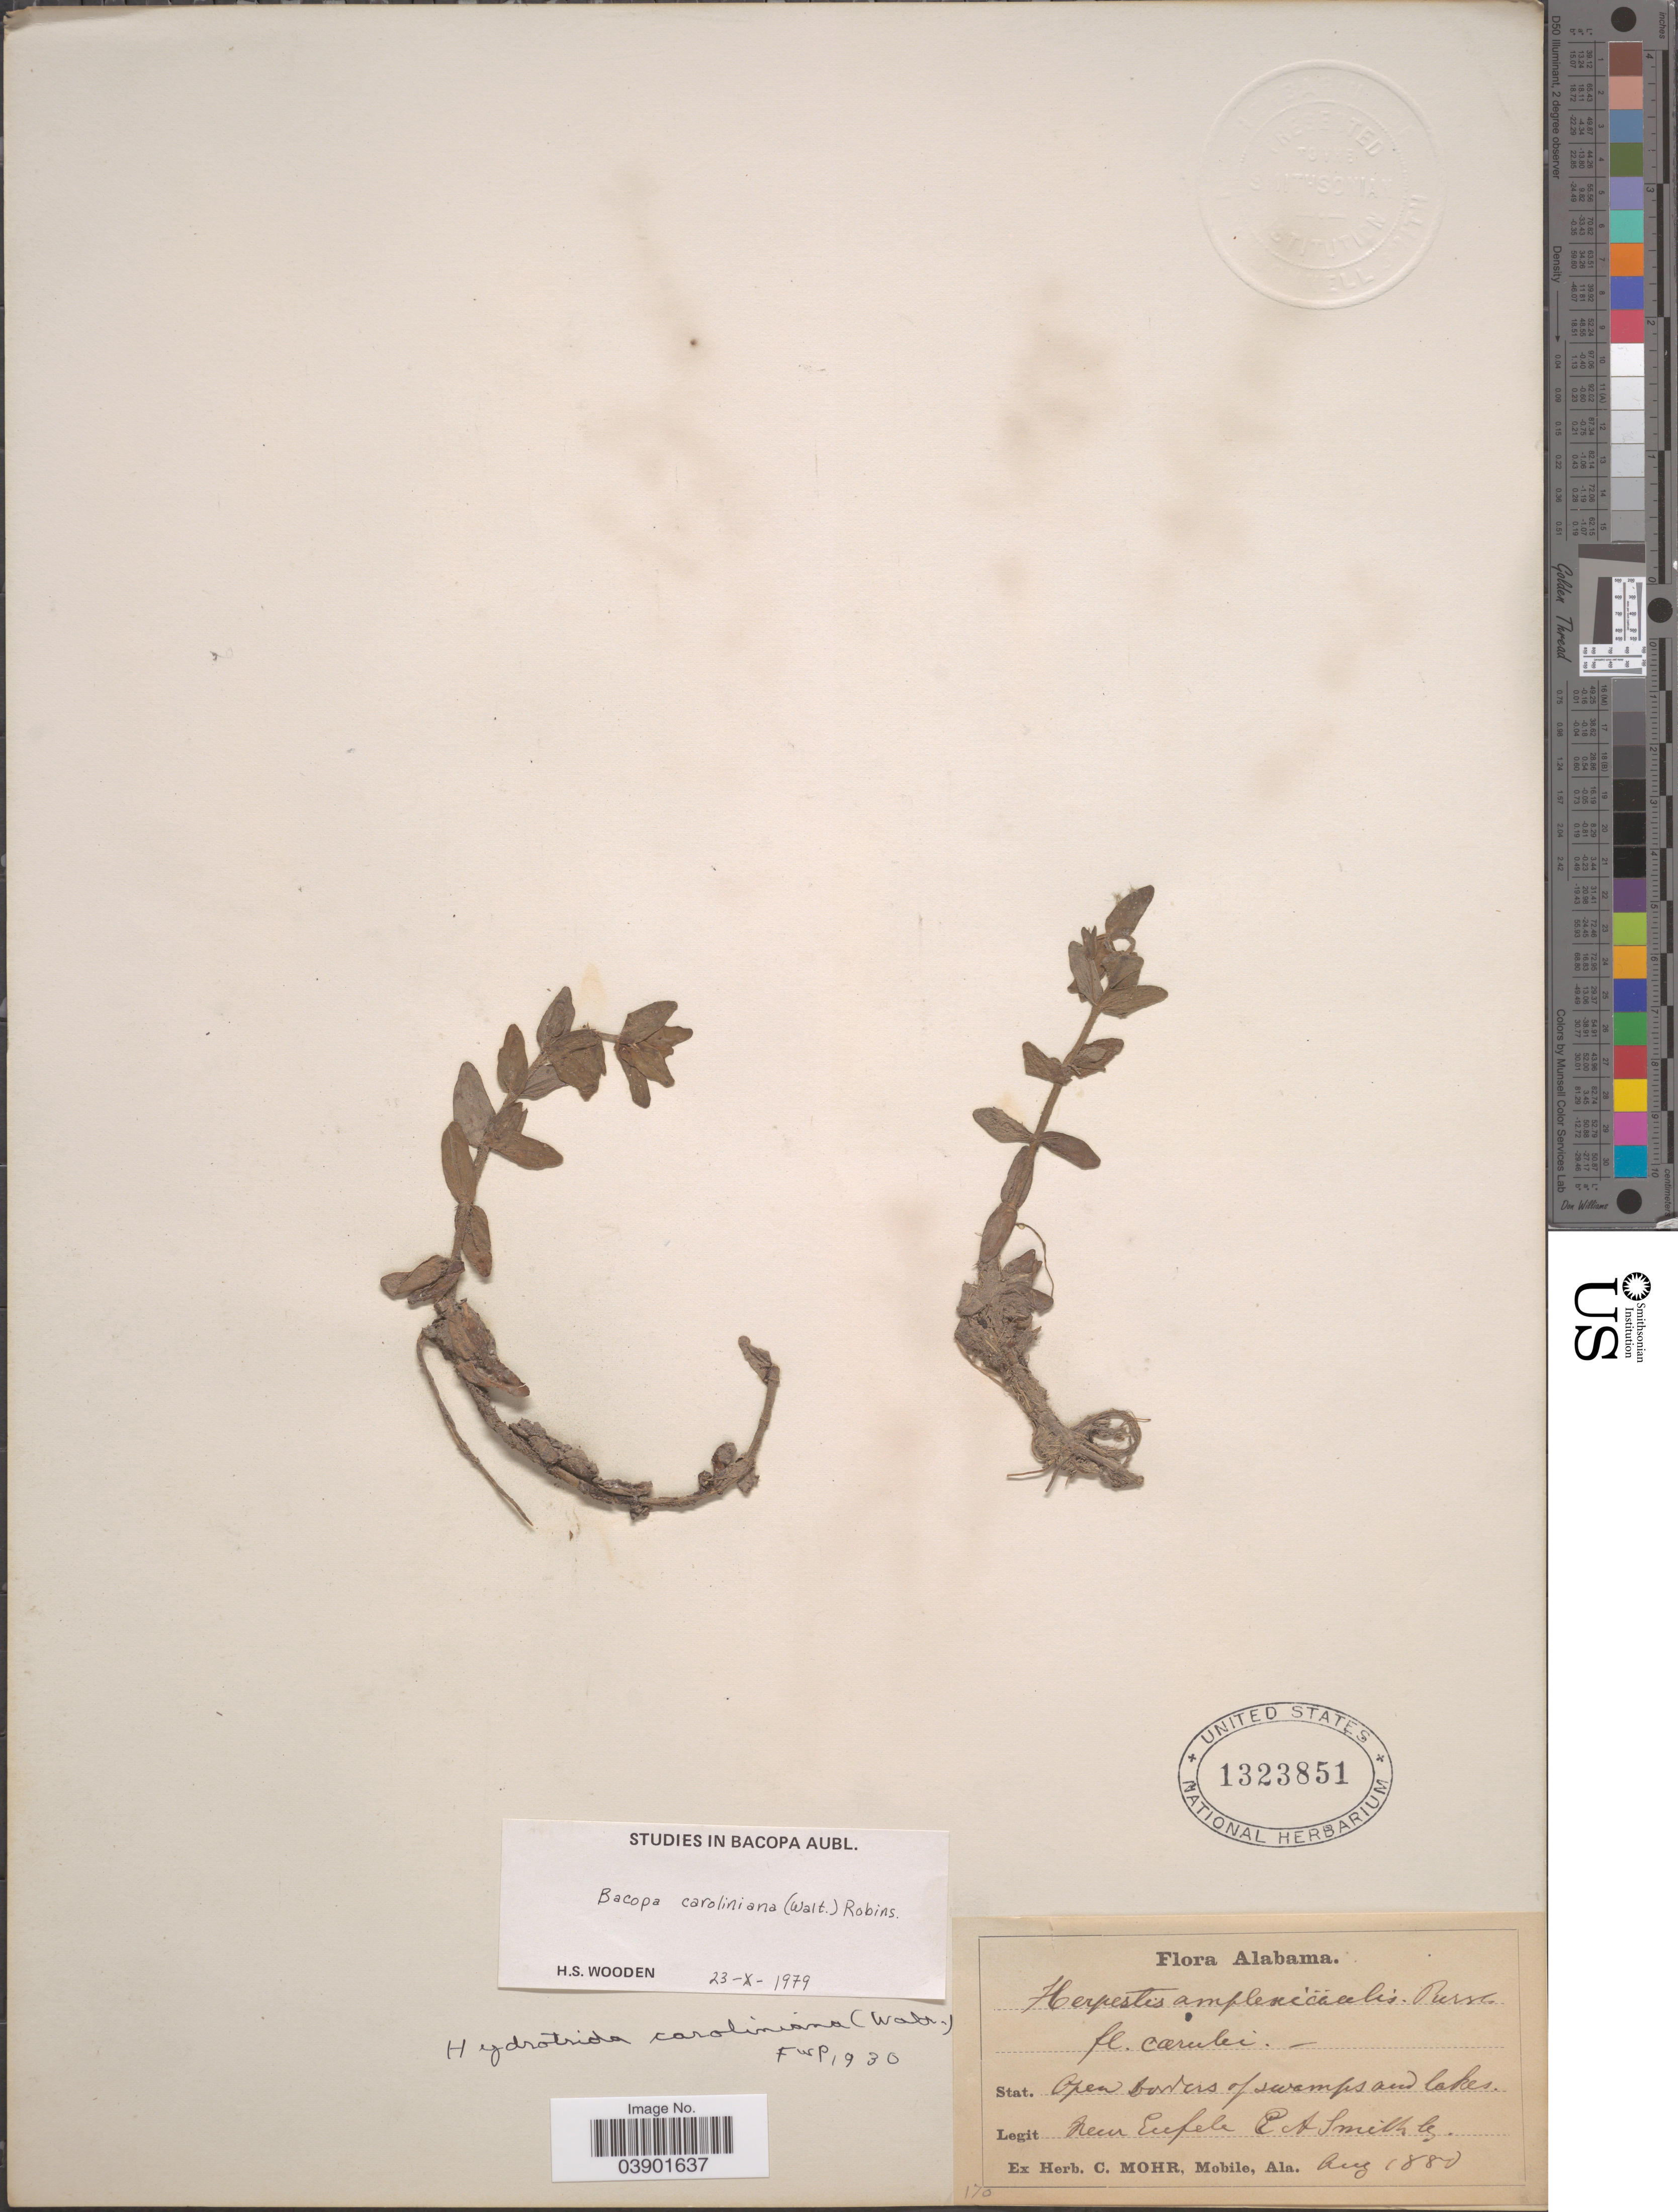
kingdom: Plantae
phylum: Tracheophyta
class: Magnoliopsida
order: Lamiales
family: Plantaginaceae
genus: Bacopa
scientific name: Bacopa caroliniana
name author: (Walter) B.L. Rob.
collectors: E. A. Smith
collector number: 170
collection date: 1880-08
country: United States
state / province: Alabama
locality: Near Eufela.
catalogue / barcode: US 1323851